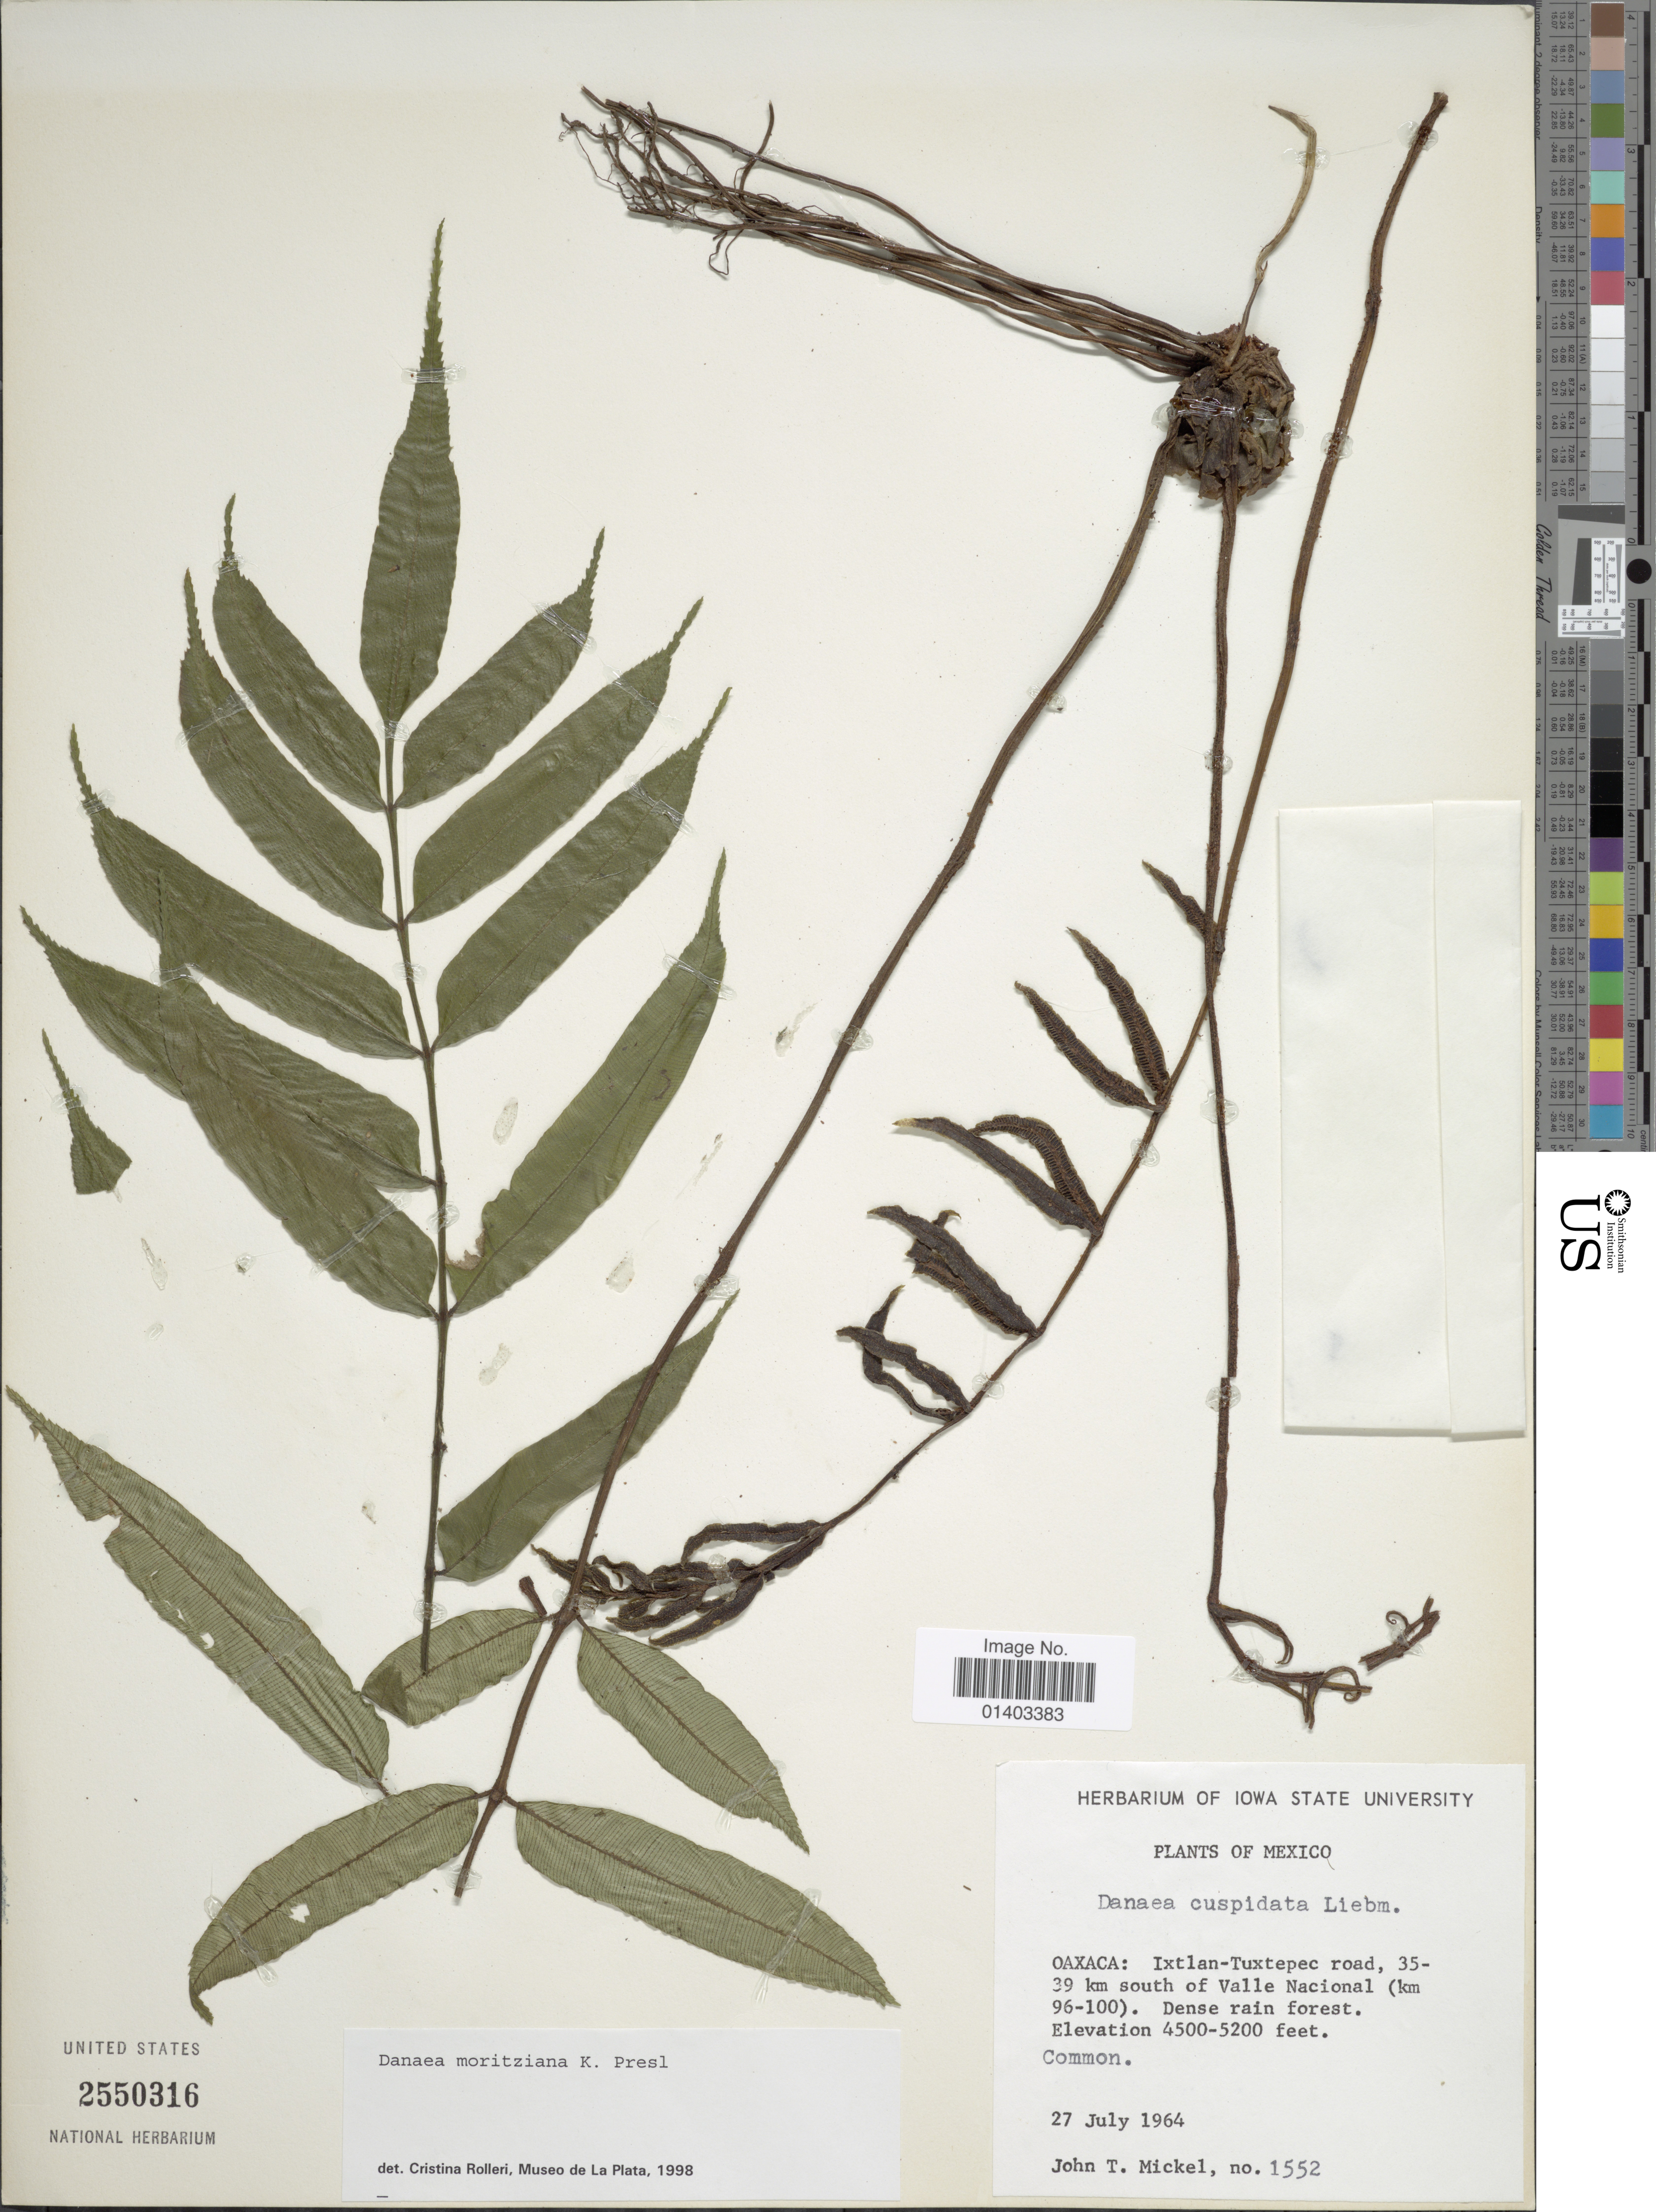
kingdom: Plantae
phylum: Tracheophyta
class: Polypodiopsida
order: Marattiales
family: Marattiaceae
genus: Danaea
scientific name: Danaea moritziana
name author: C. Presl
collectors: J. T. Mickel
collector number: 1552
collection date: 1964-07-27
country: Mexico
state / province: Oaxaca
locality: Ixtlan-Tuxtepec road, 35-39 km south of Valle Nacional (km 96-100)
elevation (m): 1372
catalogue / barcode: US 2550316